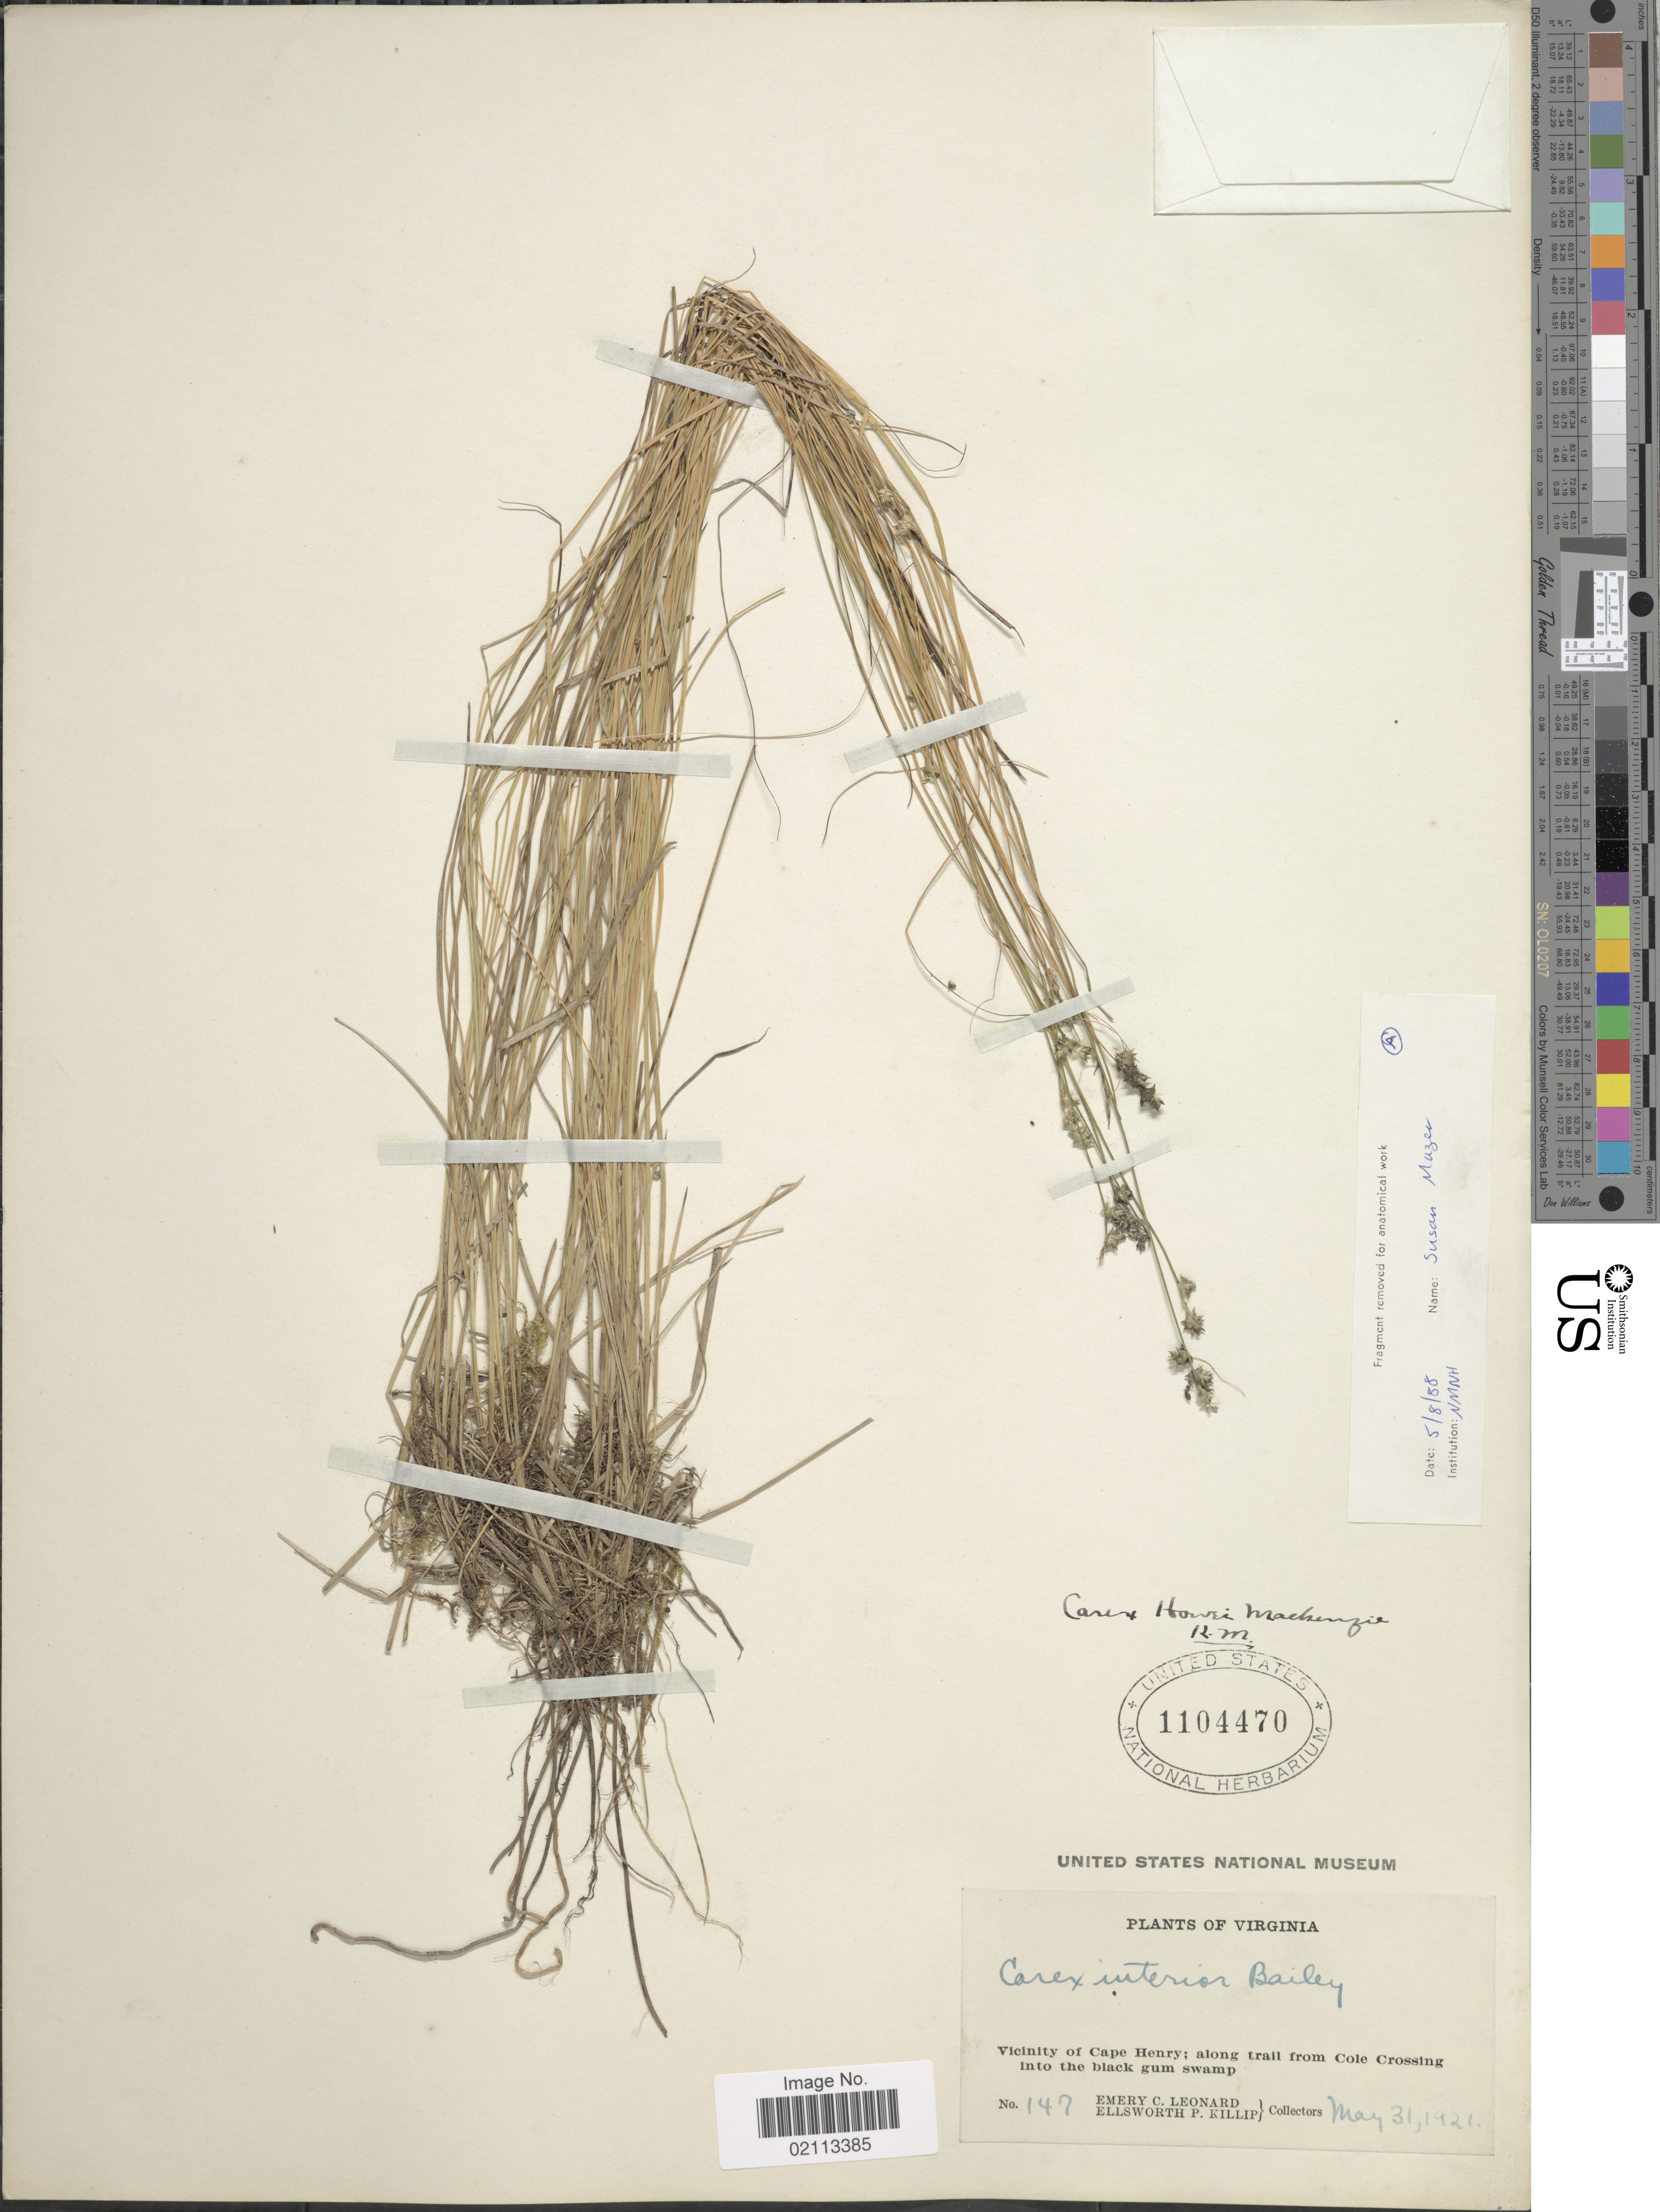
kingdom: Plantae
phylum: Tracheophyta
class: Liliopsida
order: Poales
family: Cyperaceae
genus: Carex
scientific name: Carex howei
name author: Mack.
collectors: E. C. Leonard & E. P. Killip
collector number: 147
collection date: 1921-05-31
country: United States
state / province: Virginia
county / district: City of Virginia Beach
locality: Vicinity of Cape Henry; along trail from Cole Crossing into the black gim swamp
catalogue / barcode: US 1104470